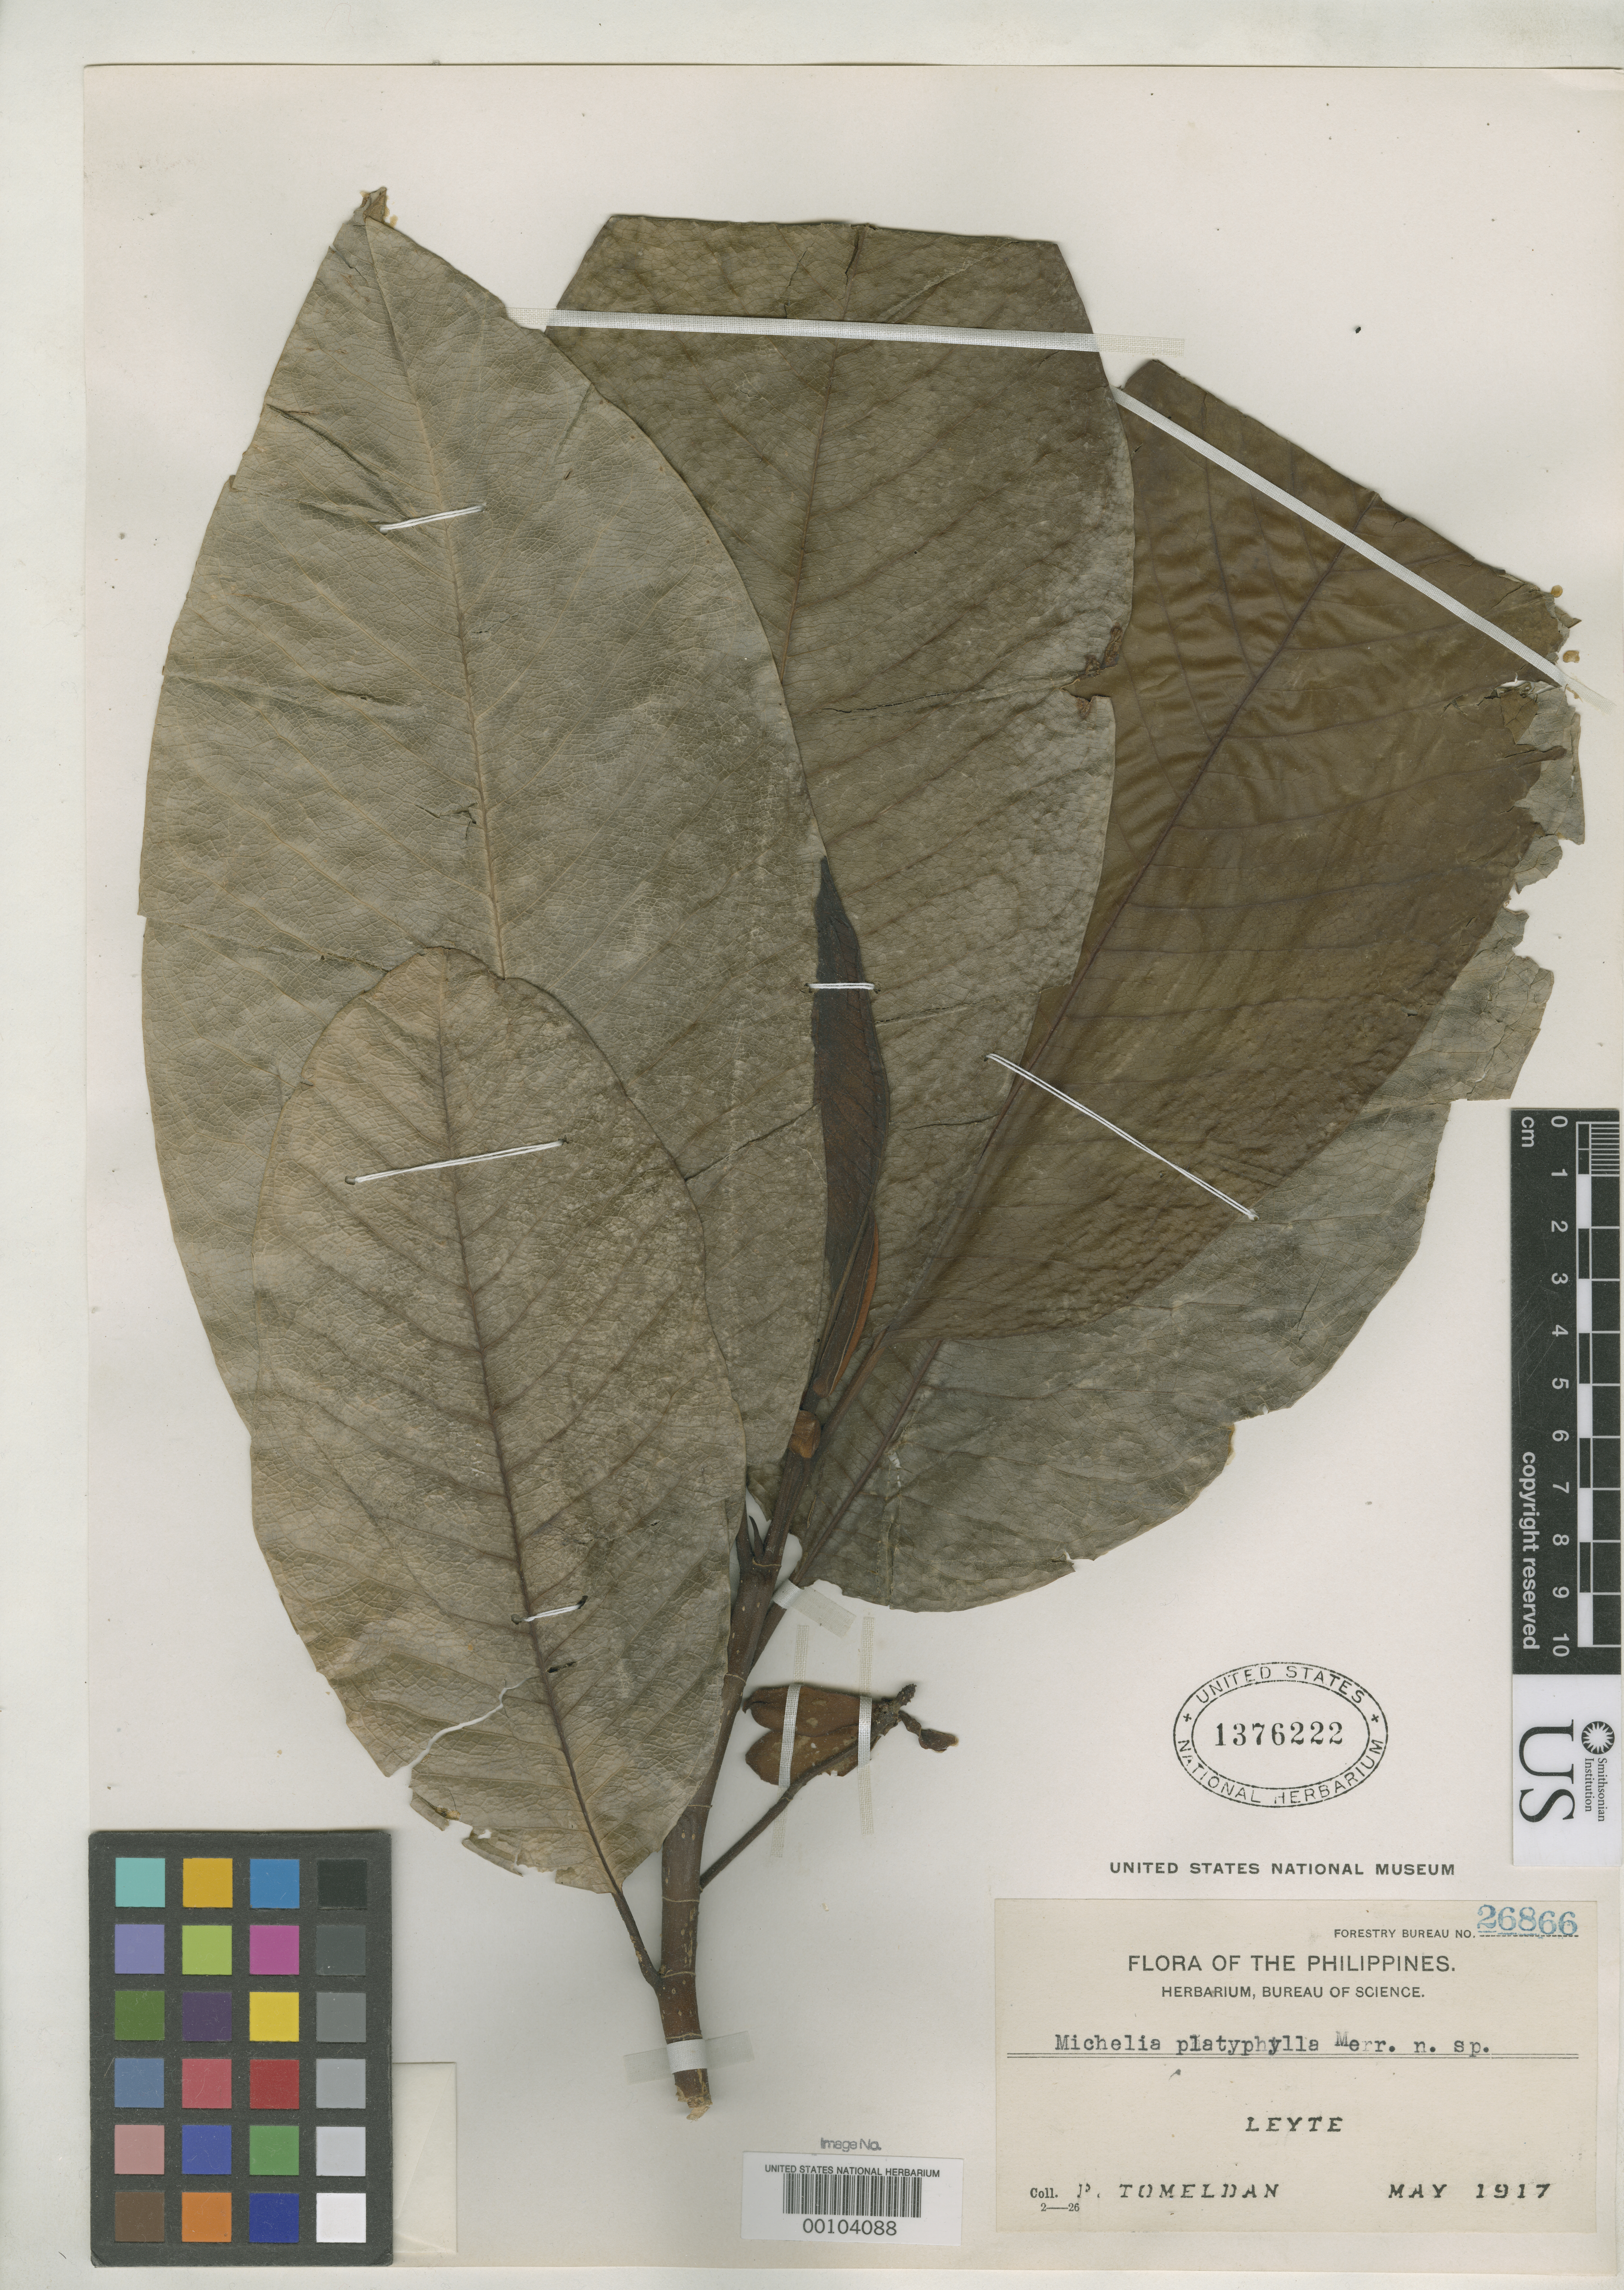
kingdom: Plantae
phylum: Tracheophyta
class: Magnoliopsida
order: Magnoliales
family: Magnoliaceae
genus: Michelia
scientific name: Michelia platyphylla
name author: Merr.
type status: Isotype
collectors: P. Tomeldan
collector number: Bur. Sci. 26866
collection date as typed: May 1917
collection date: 1917-05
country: Philippines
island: Leyte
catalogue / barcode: US 1376222